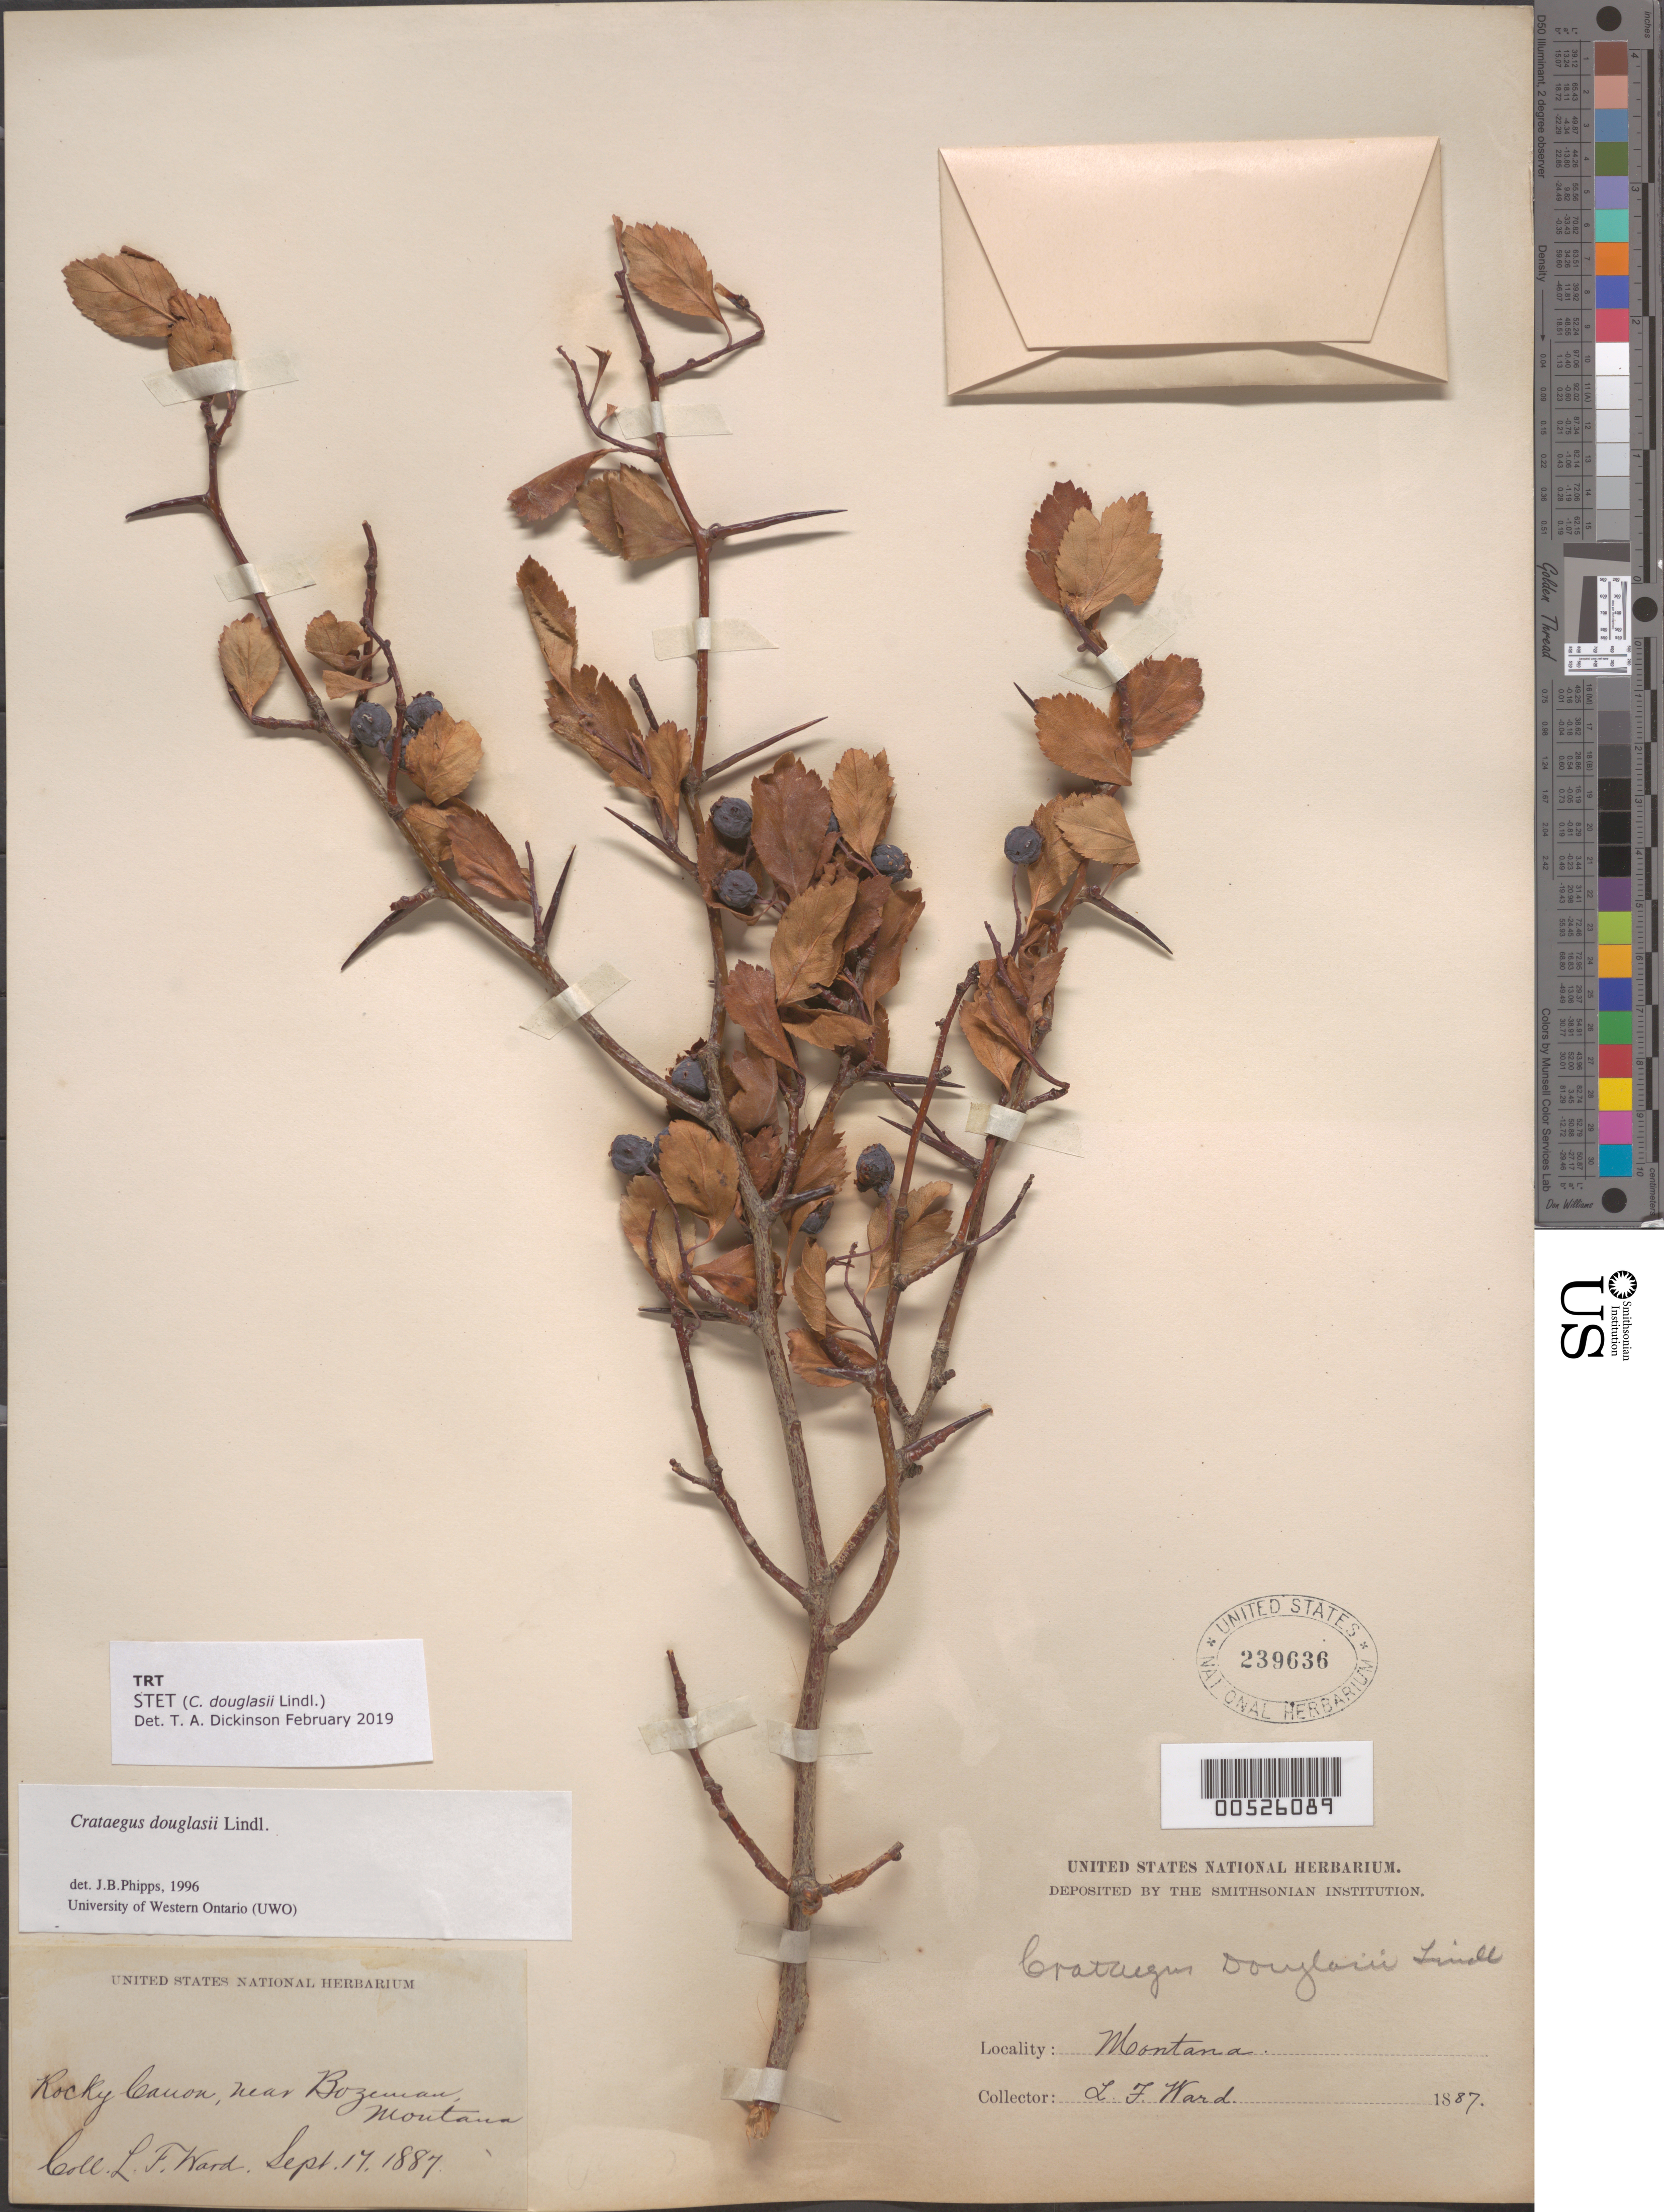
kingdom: Plantae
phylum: Tracheophyta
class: Magnoliopsida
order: Rosales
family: Rosaceae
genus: Crataegus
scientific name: Crataegus douglasii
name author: Lindl.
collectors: L. F. Ward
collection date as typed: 17 Sep 1887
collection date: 1887-09-17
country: United States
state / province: Montana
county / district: Gallatin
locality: Rocky Canon, Near Bozeman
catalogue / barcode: US 239636